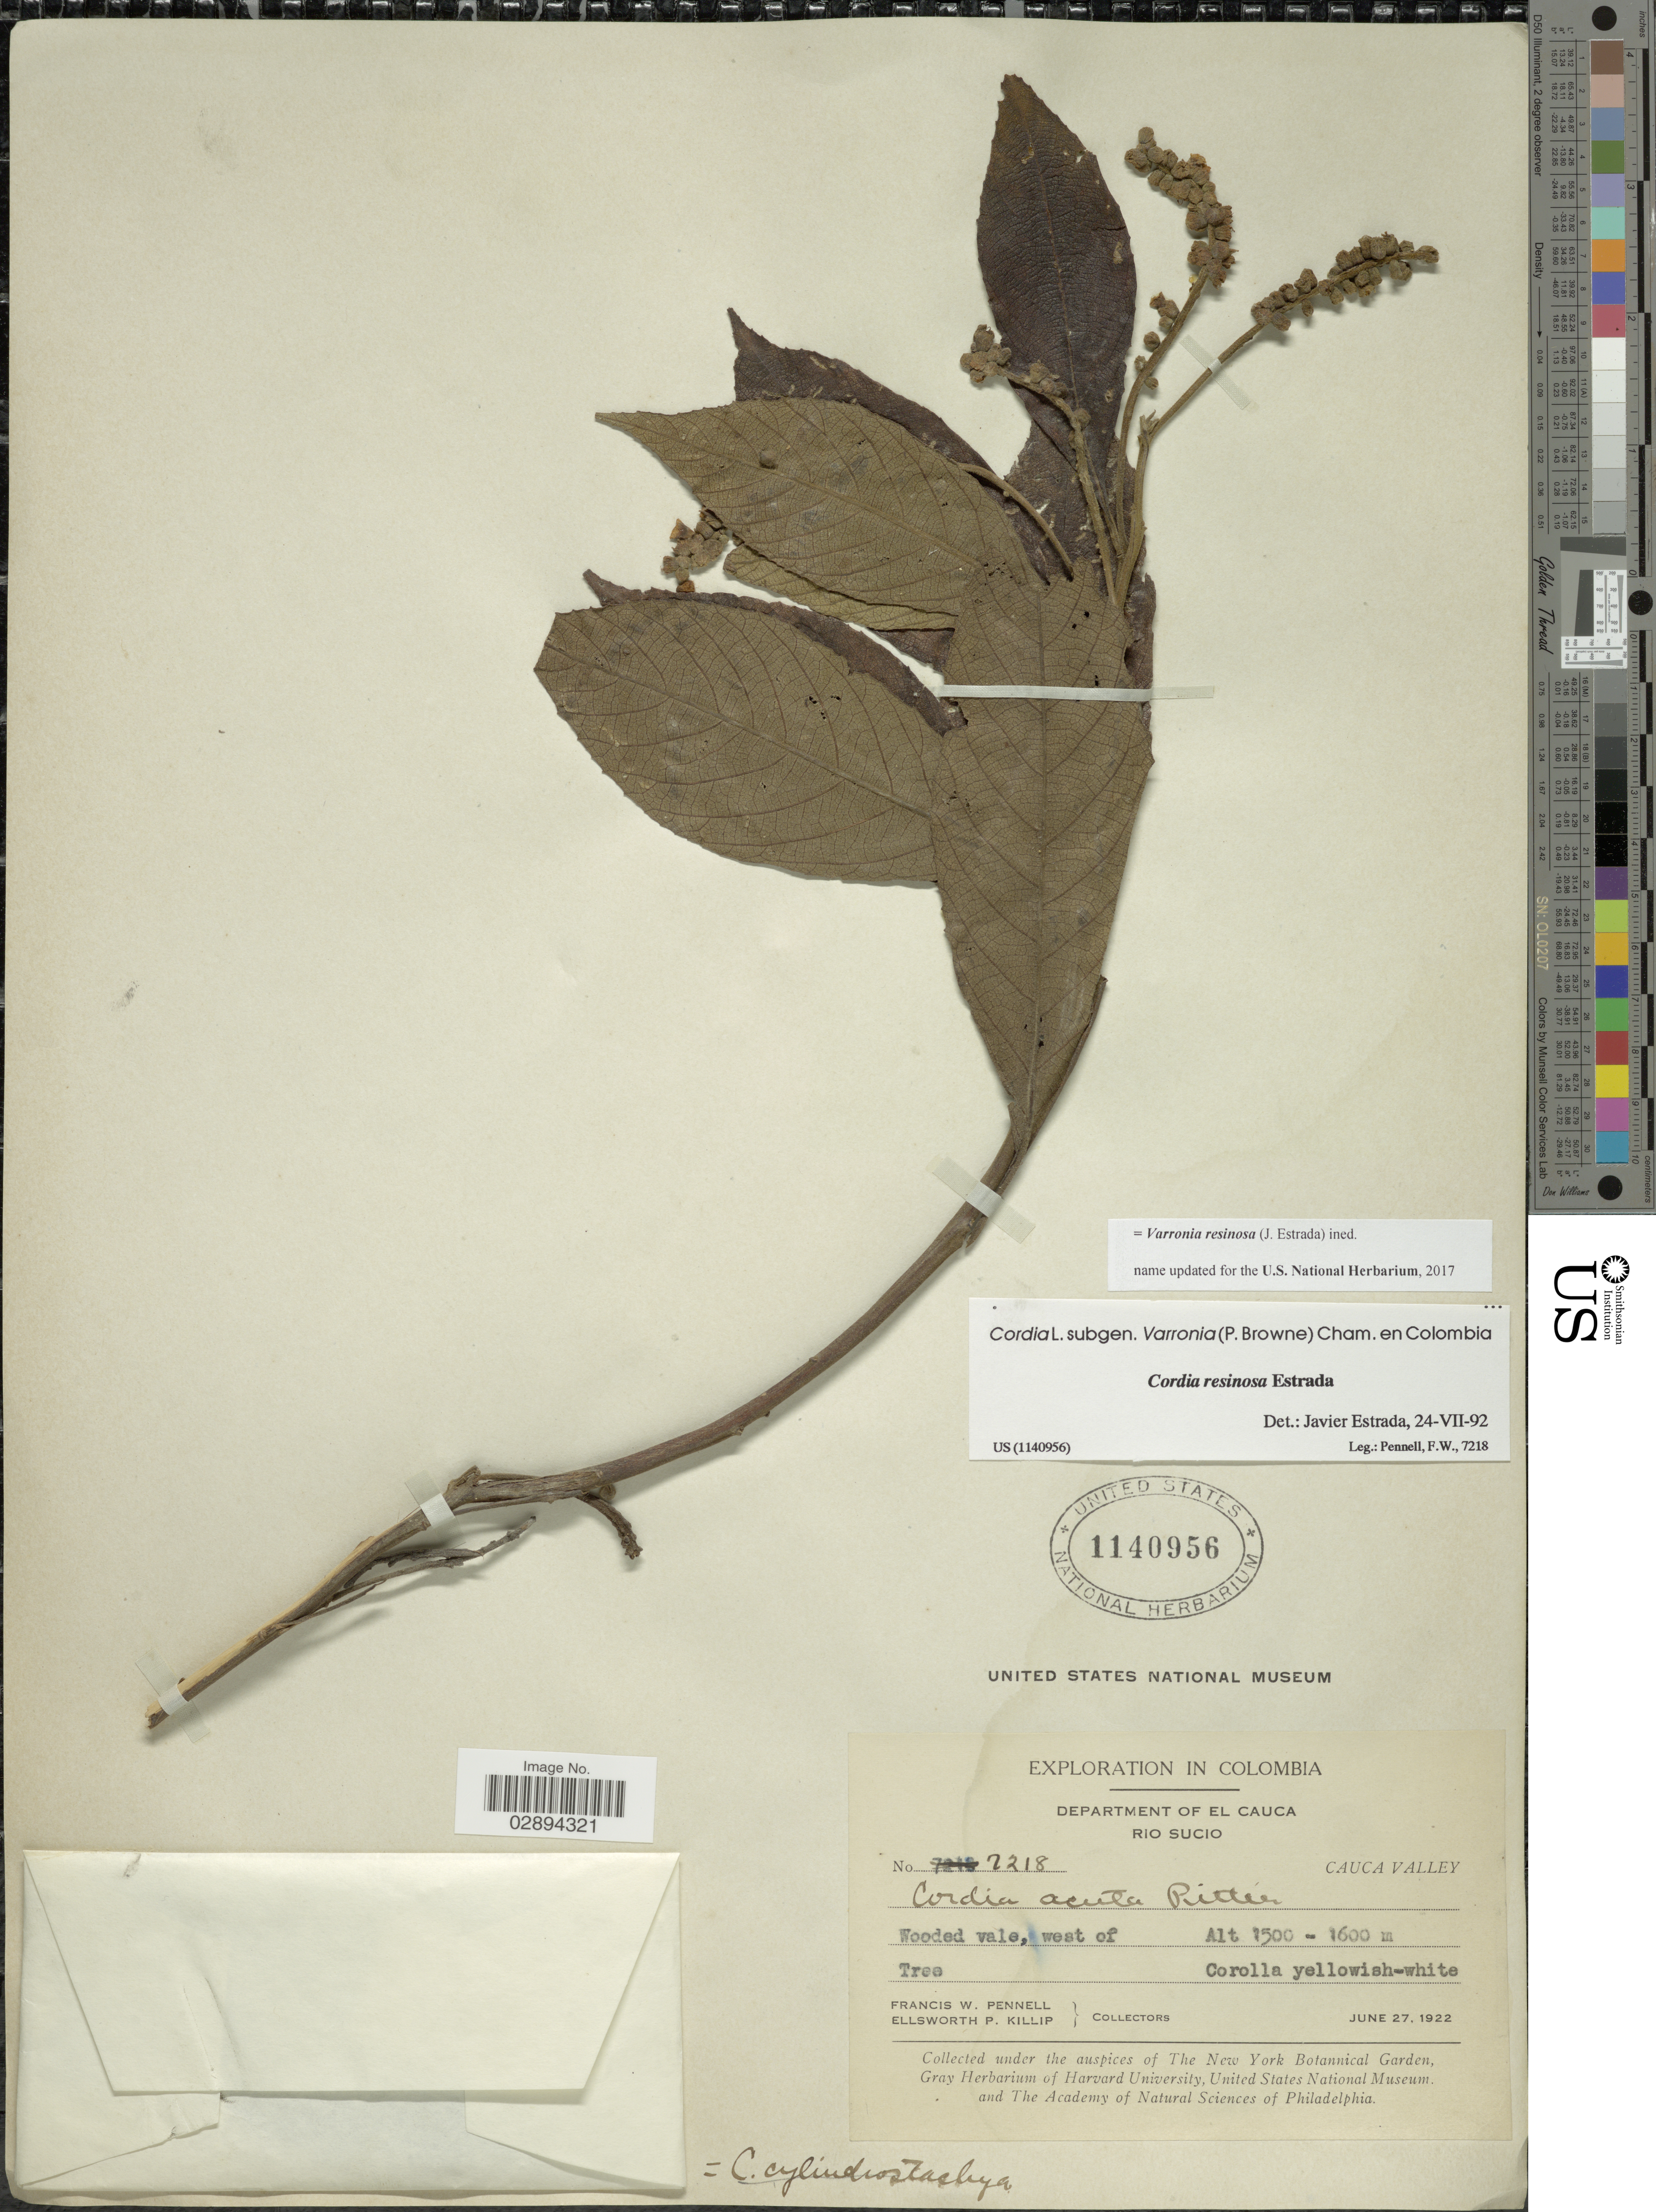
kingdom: Plantae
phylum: Tracheophyta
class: Magnoliopsida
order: Boraginales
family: Cordiaceae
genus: Varronia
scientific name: Varronia resinosa (J. Estrada) comb. nov. ined.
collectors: F. W. Pennell & E. P. Killip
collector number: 7218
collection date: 1922-06-27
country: Colombia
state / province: Cauca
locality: Department of El Cauca, Rio Sucio, Cauca Valley, Wooded vale, west of.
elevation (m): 1500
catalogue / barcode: US 1140956